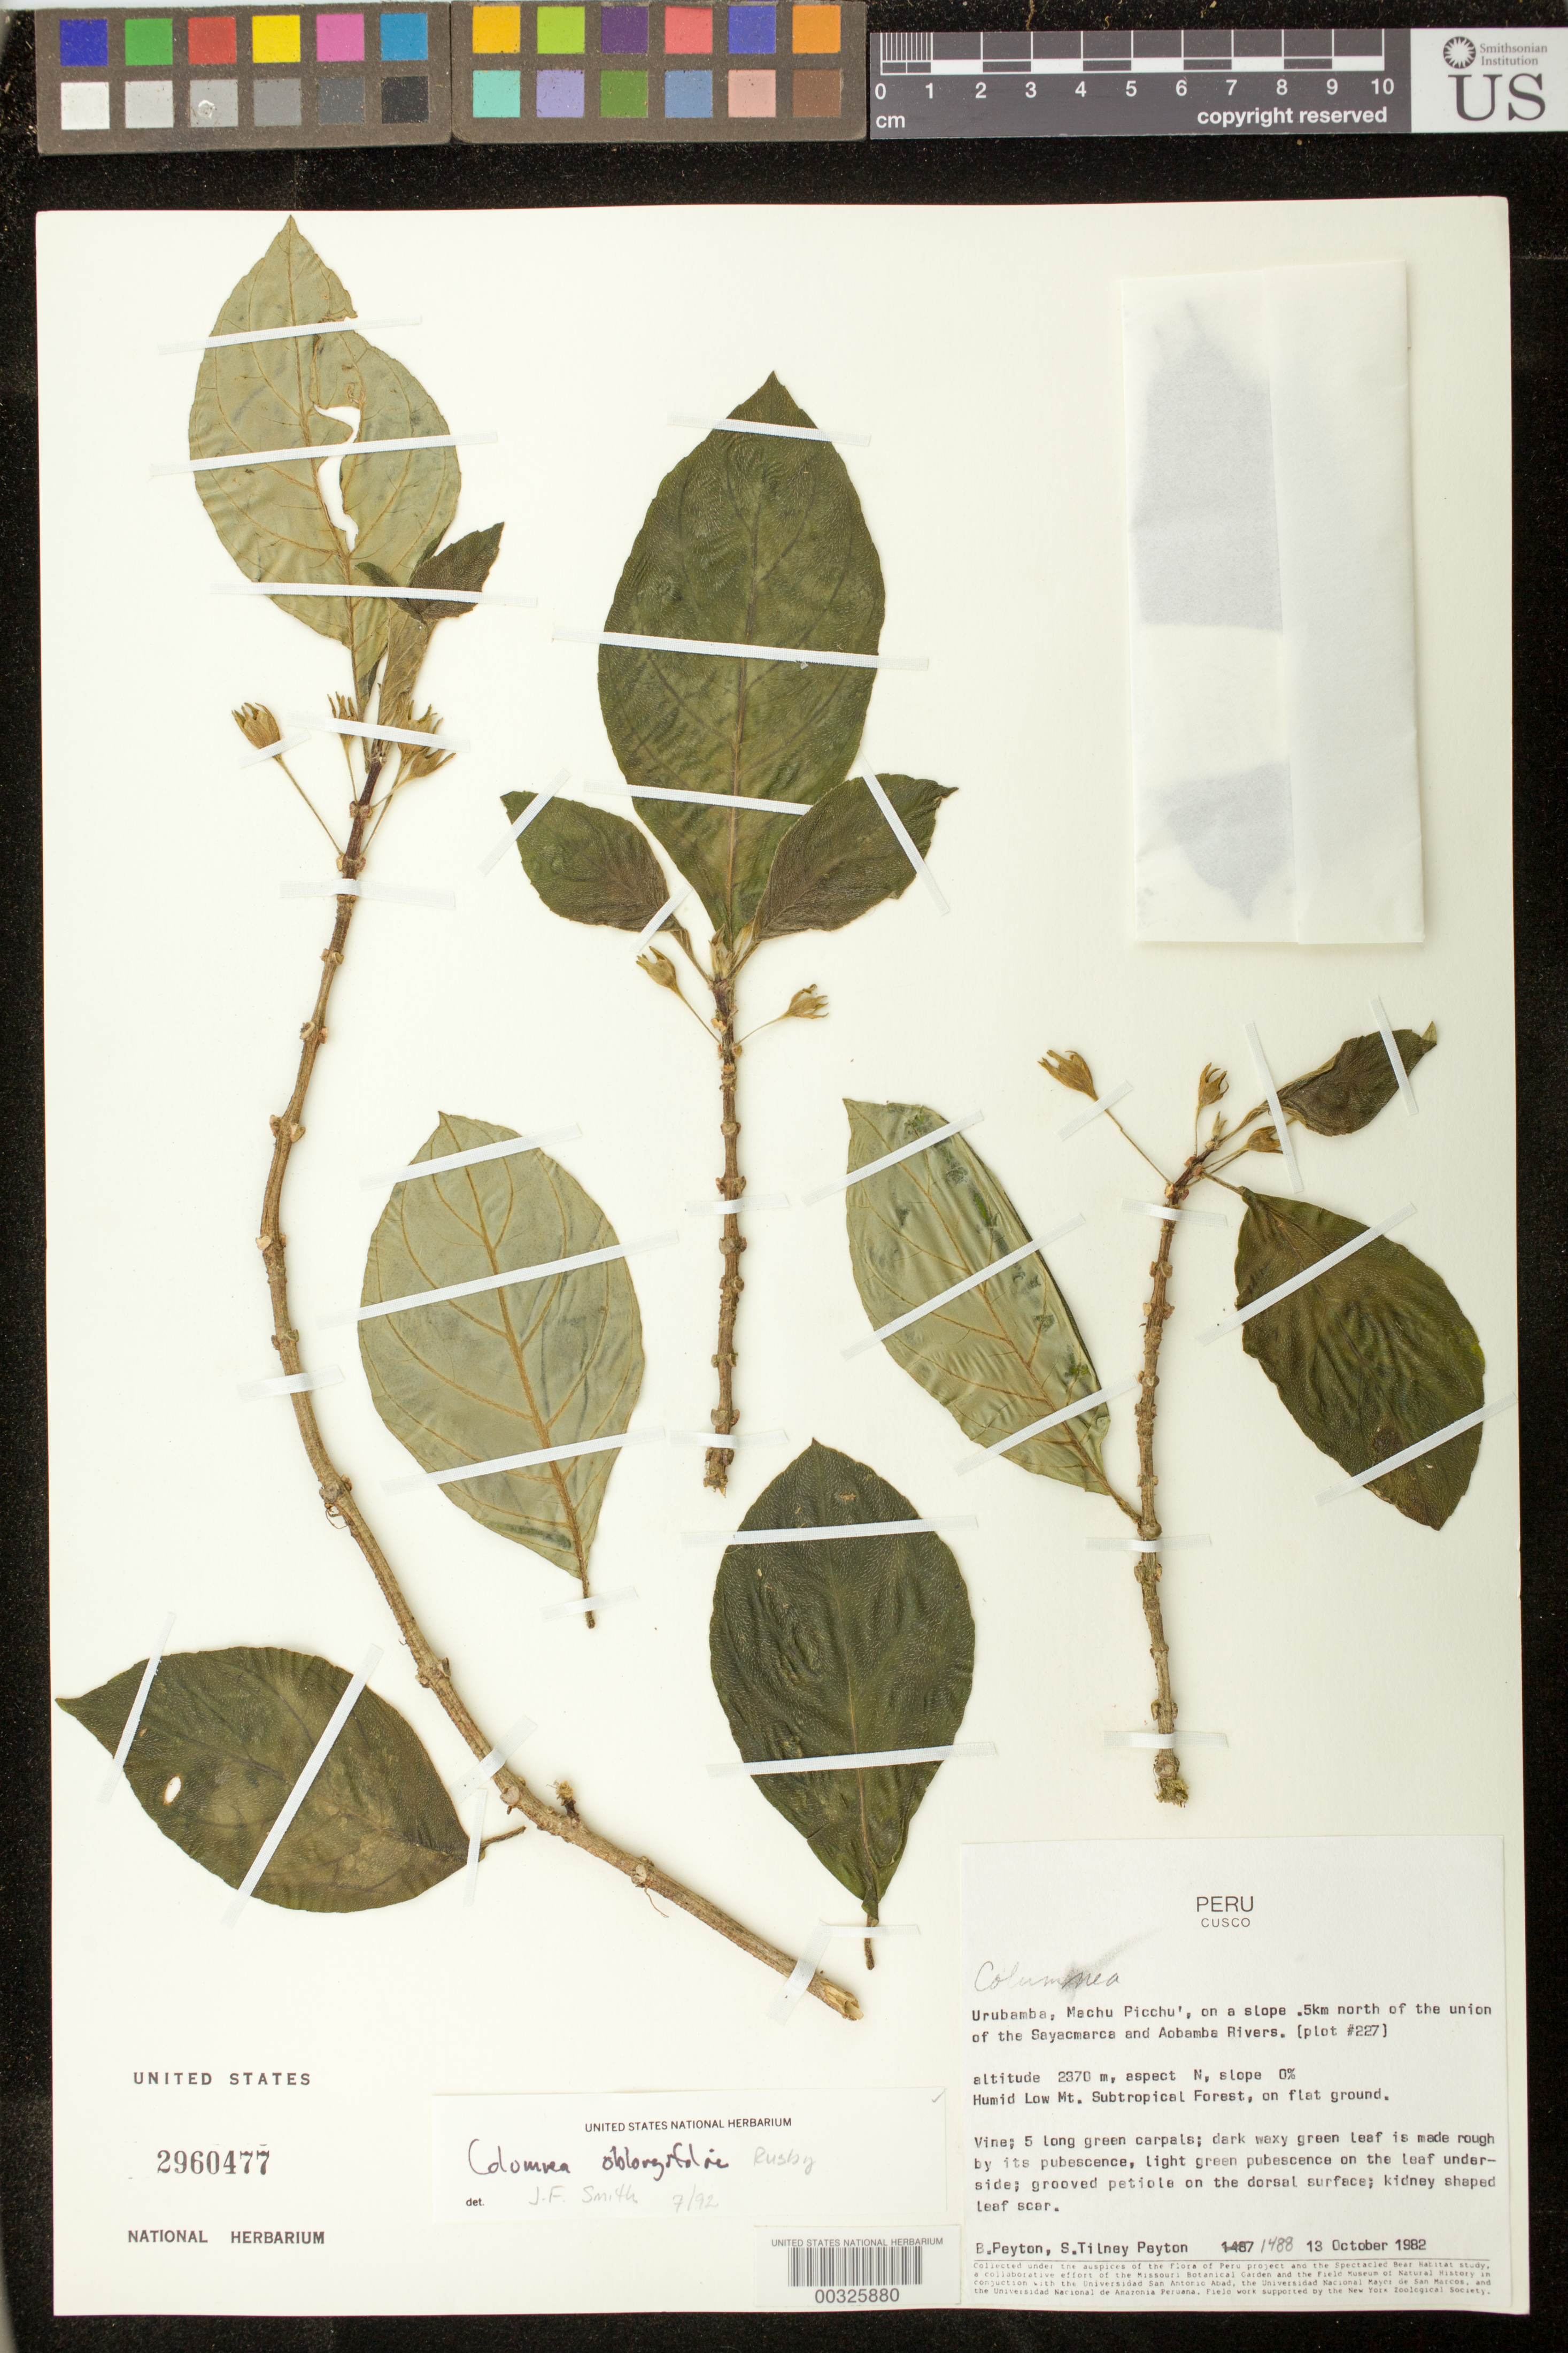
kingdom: Plantae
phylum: Tracheophyta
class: Magnoliopsida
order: Lamiales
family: Gesneriaceae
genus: Columnea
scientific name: Columnea oblongifolia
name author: Rusby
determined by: Skog, Laurence E.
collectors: B. Peyton & S. Peyton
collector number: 1488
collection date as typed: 13 Oct 1982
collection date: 1982-10-13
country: Peru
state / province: Cusco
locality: Urubamba, Machu Picchu', on a slope .5 km N of Union of Sayacmarca and Aobamba Rivers (plot #227)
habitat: Humid low mt. subtropical forest, on flat ground; aspect N, slope 0%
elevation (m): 2370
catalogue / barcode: US 2960477